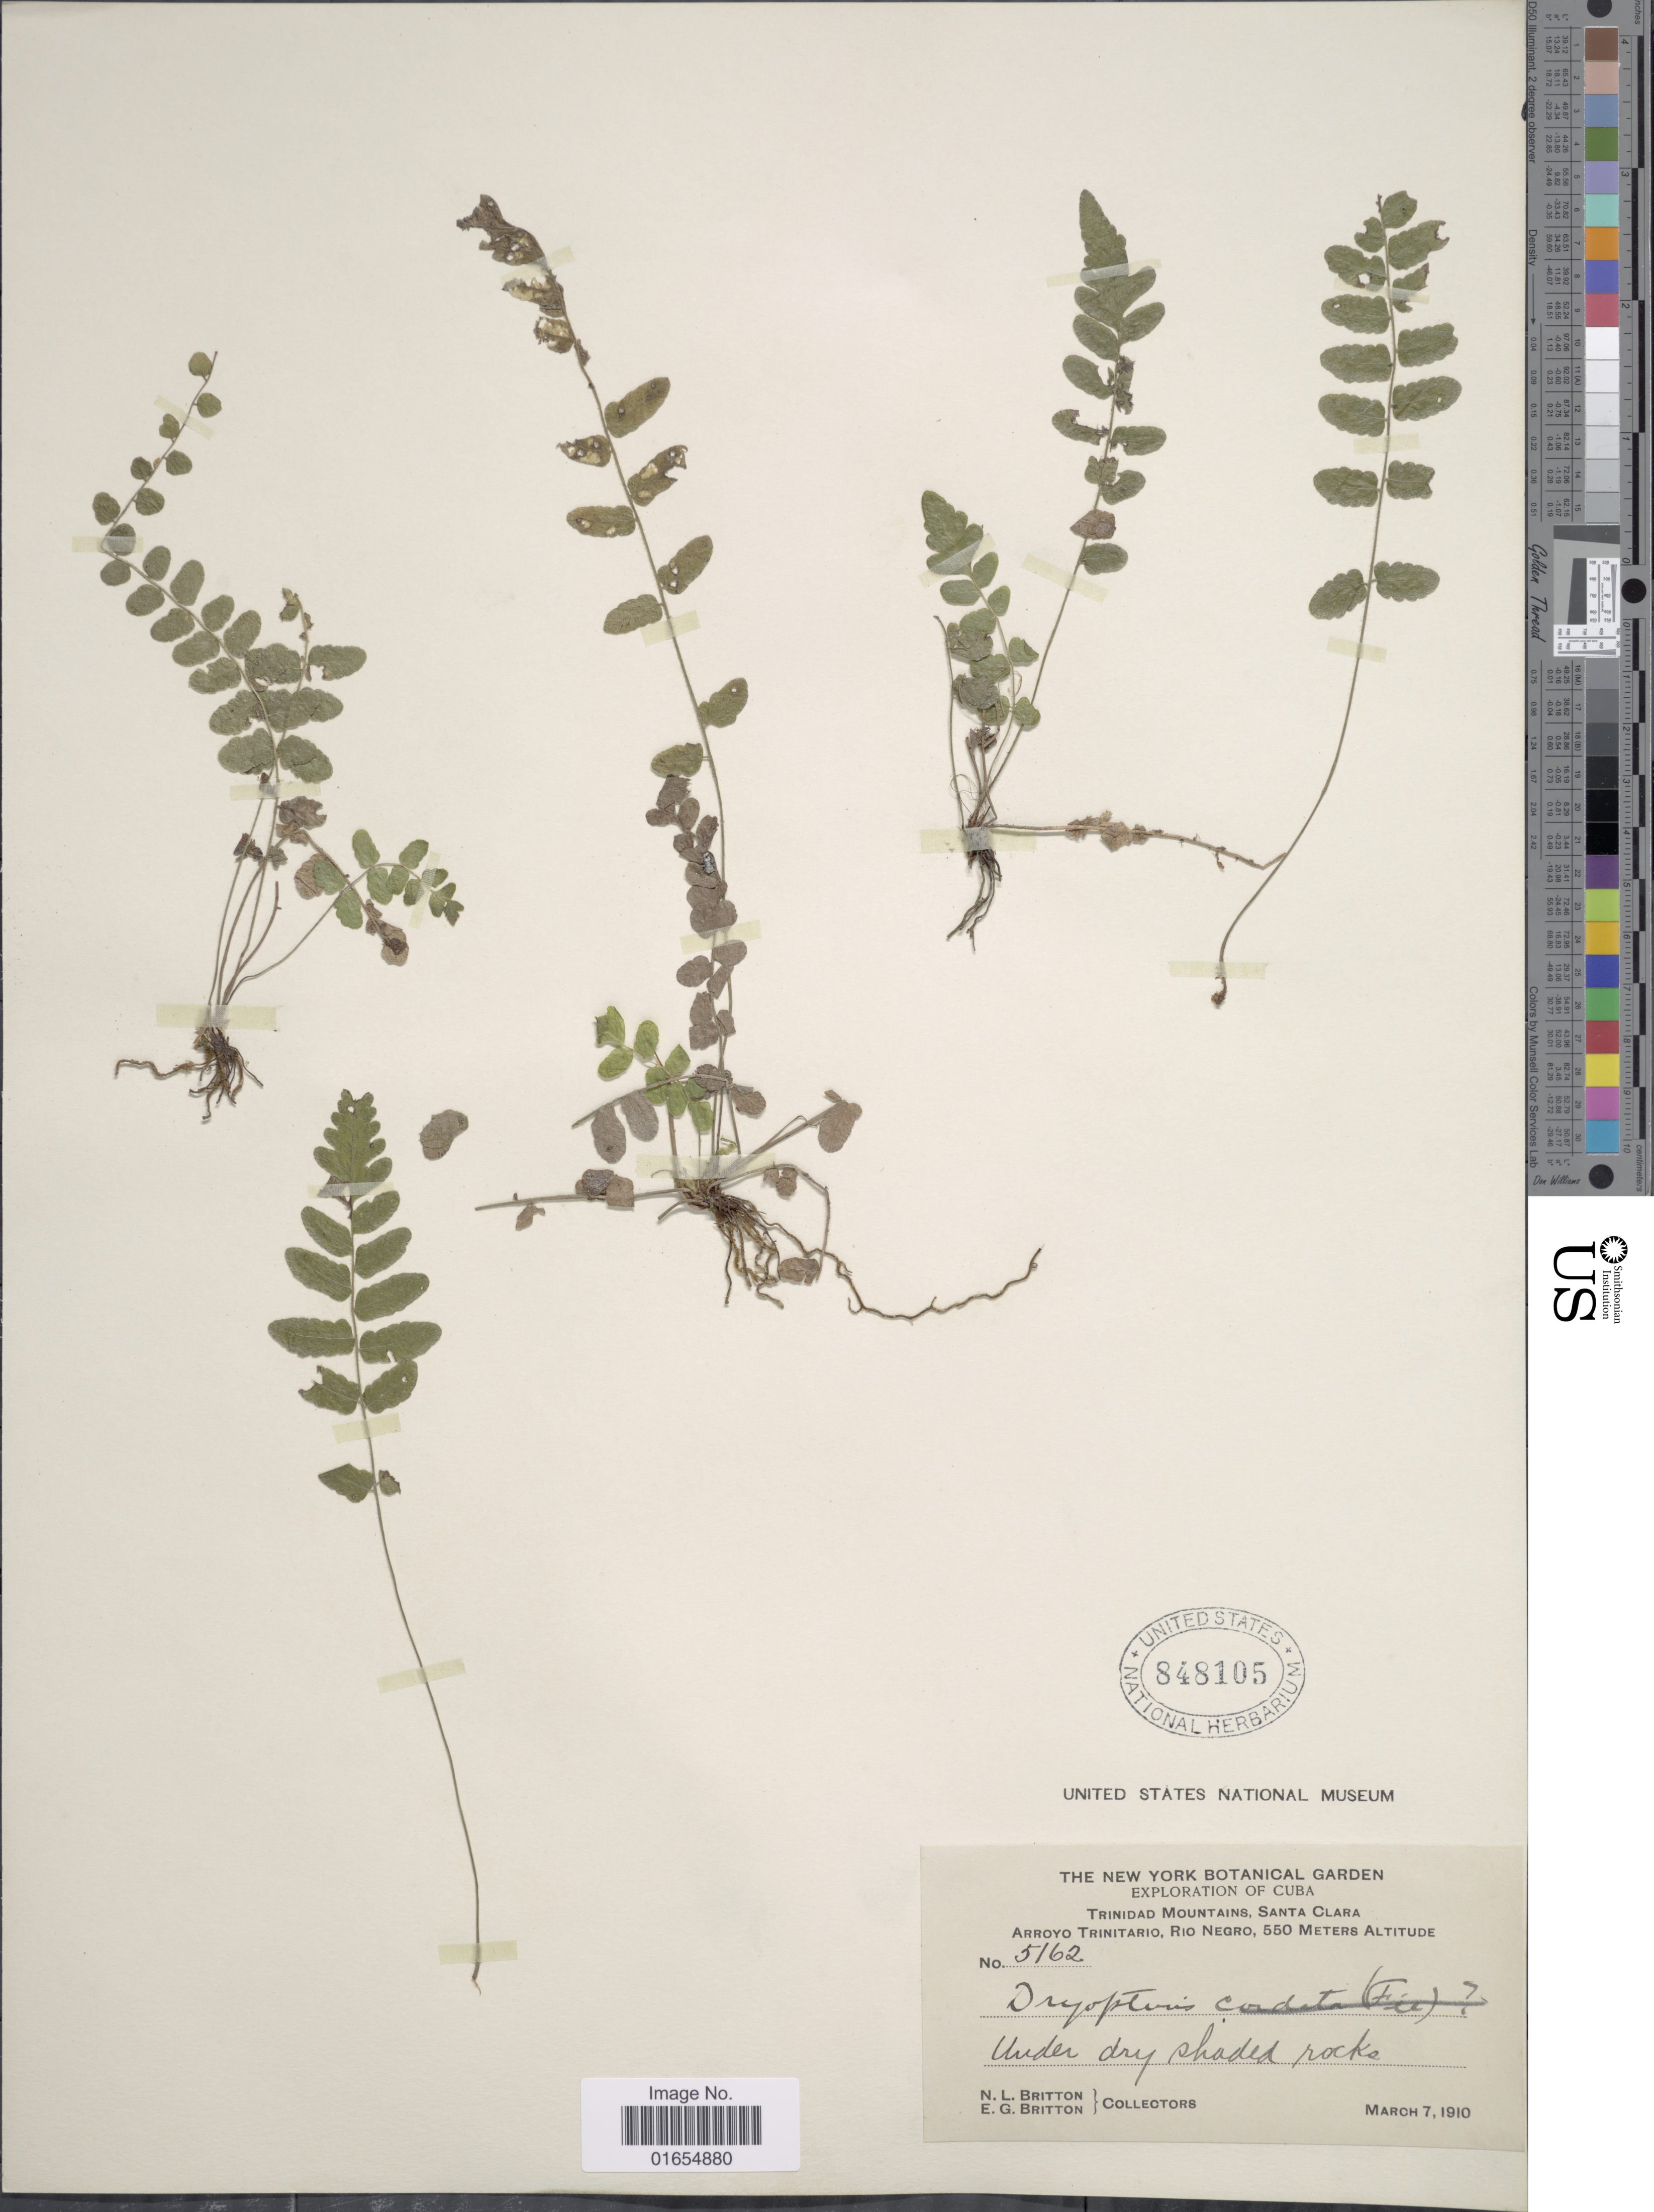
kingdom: Plantae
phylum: Tracheophyta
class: Polypodiopsida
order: Polypodiales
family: Thelypteridaceae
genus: Goniopteris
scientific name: Goniopteris reptans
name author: (J.F. Gmel.) C. Presl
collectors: N. Britton & E. G. Britton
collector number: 5162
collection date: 1910-03-07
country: Cuba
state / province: Las Villas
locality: Trinidad Mountains, Arroyo Trinitario, Rio Negro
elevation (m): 550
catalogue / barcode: US 848105